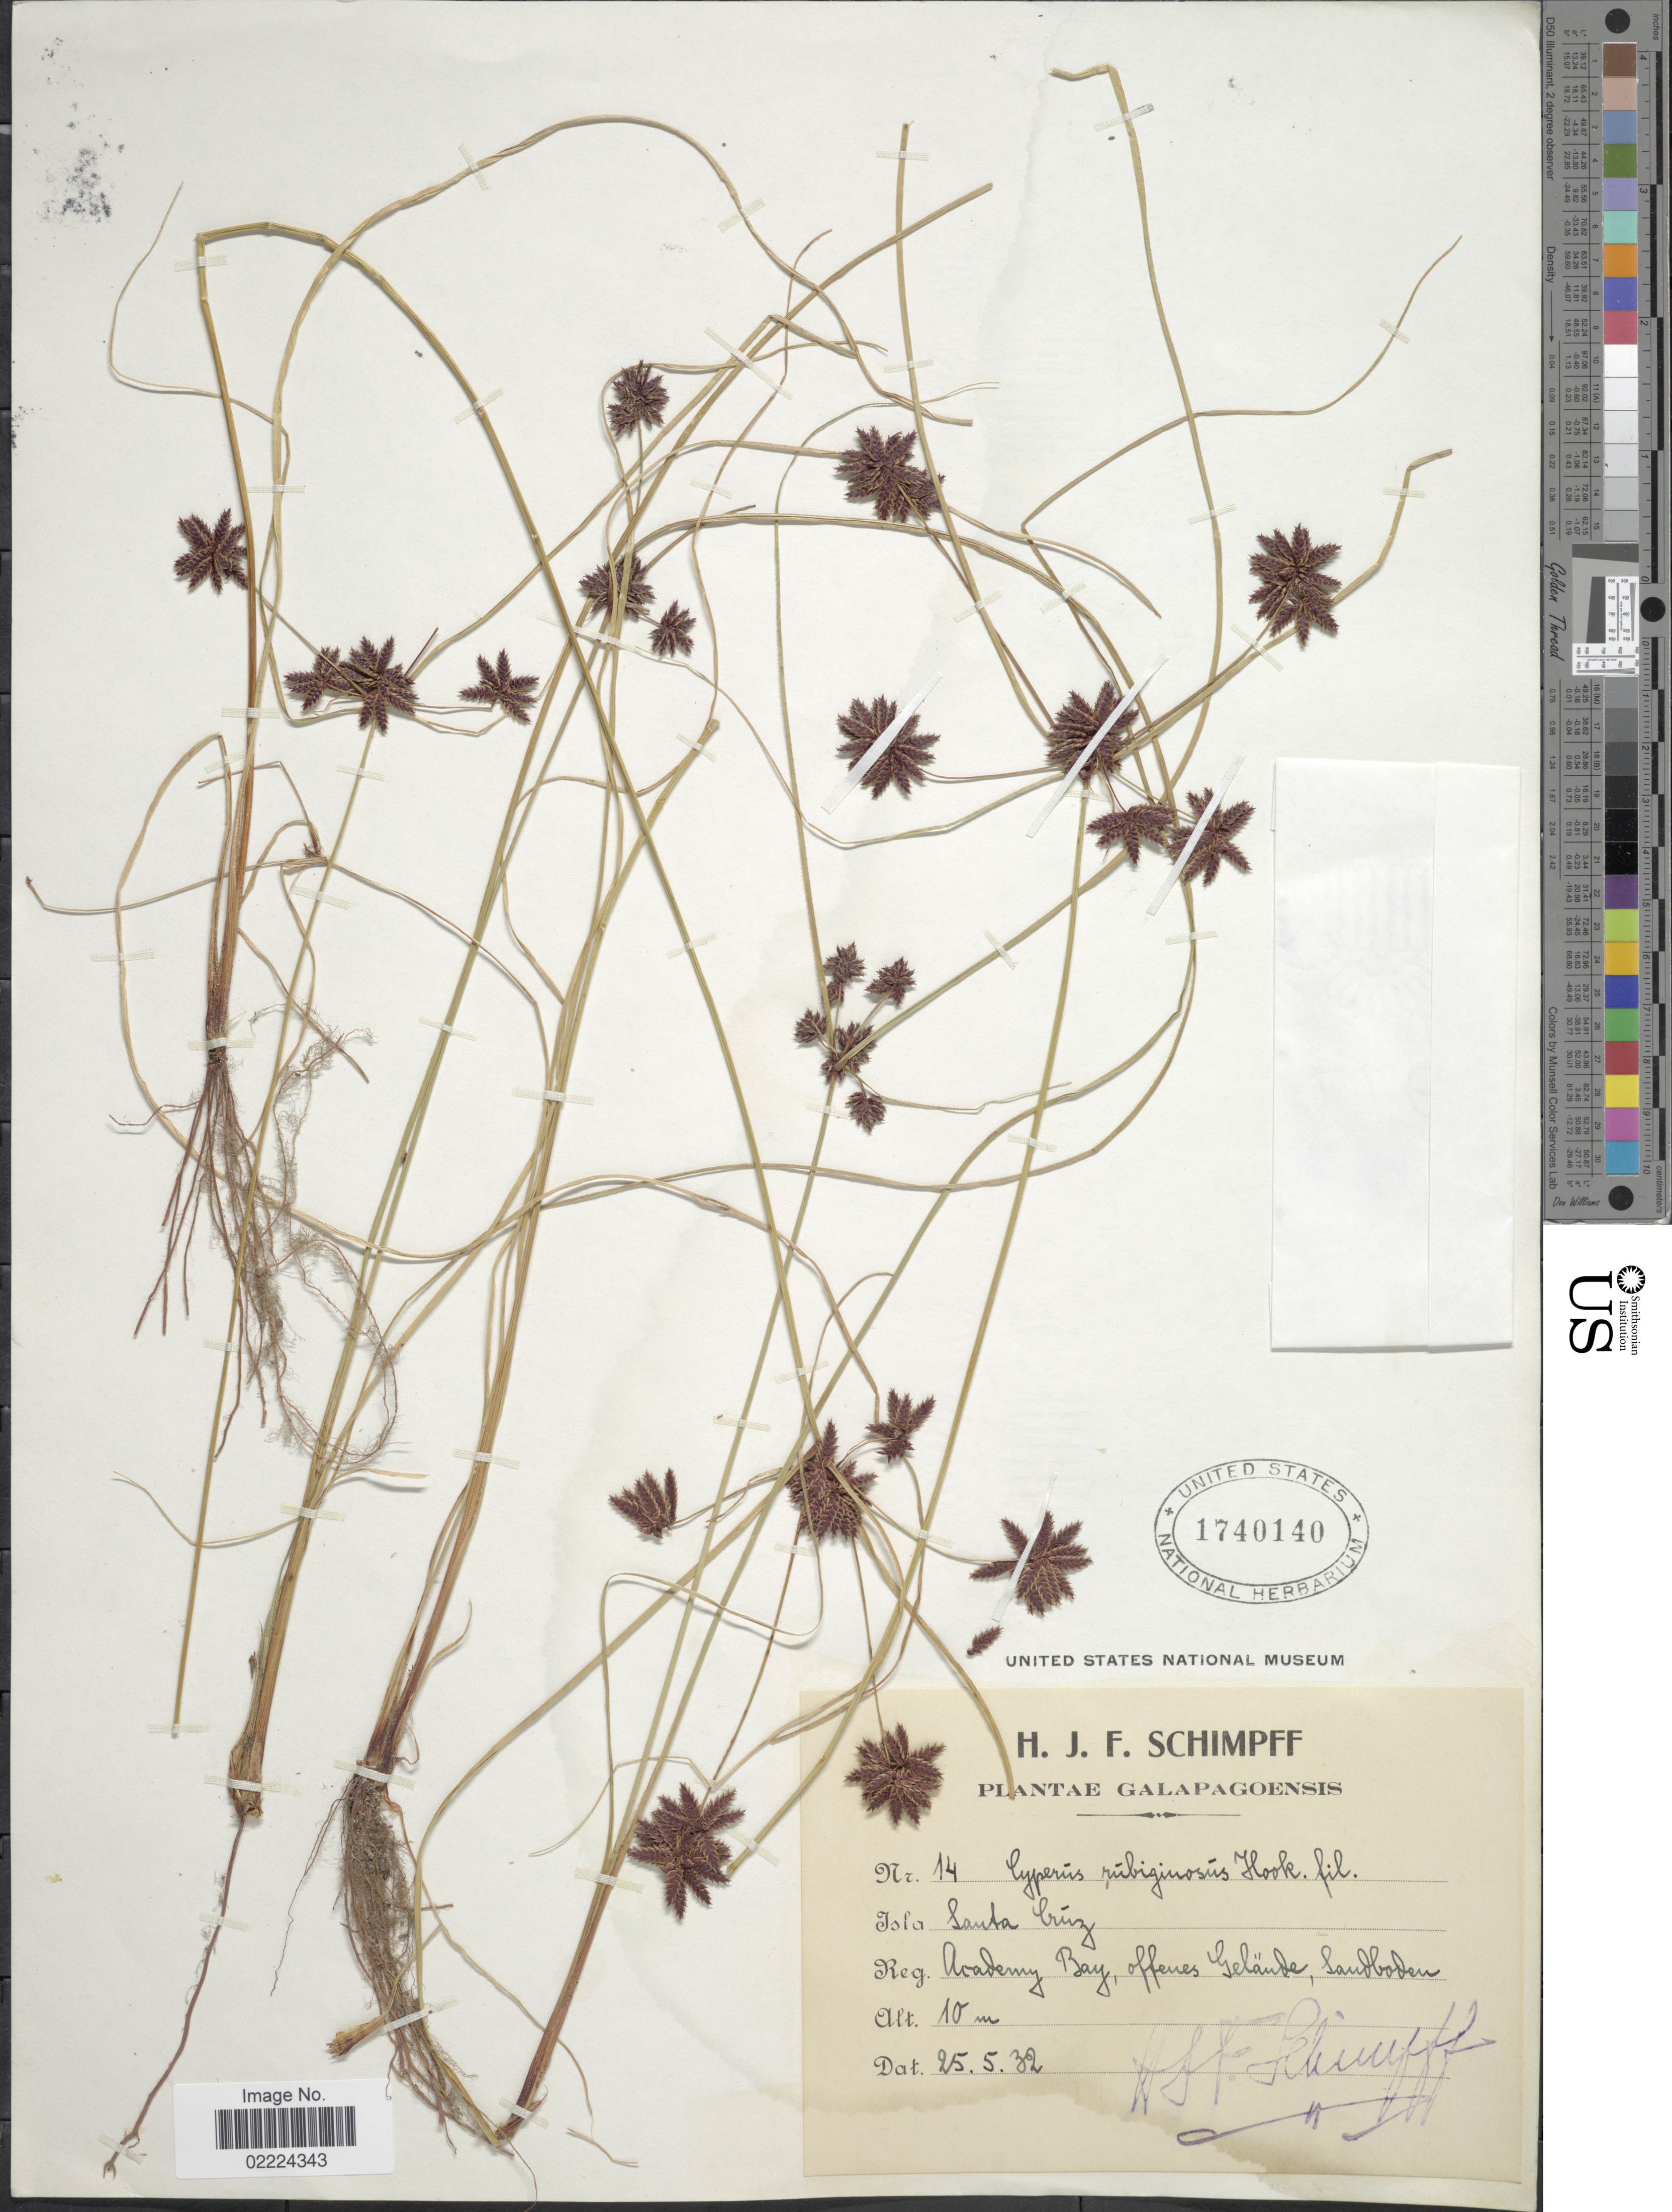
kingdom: Plantae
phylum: Tracheophyta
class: Liliopsida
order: Poales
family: Cyperaceae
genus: Cyperus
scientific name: Cyperus rubiginosus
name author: Hook. f.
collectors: H. Schimpff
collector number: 14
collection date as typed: Transcribed d/m/y: 25/5/32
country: Ecuador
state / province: Colón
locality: Galapagoensis, Isla. Santa Cruz, Academy Bay, offenes Gelande, Sandboden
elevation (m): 10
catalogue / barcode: US 1740140